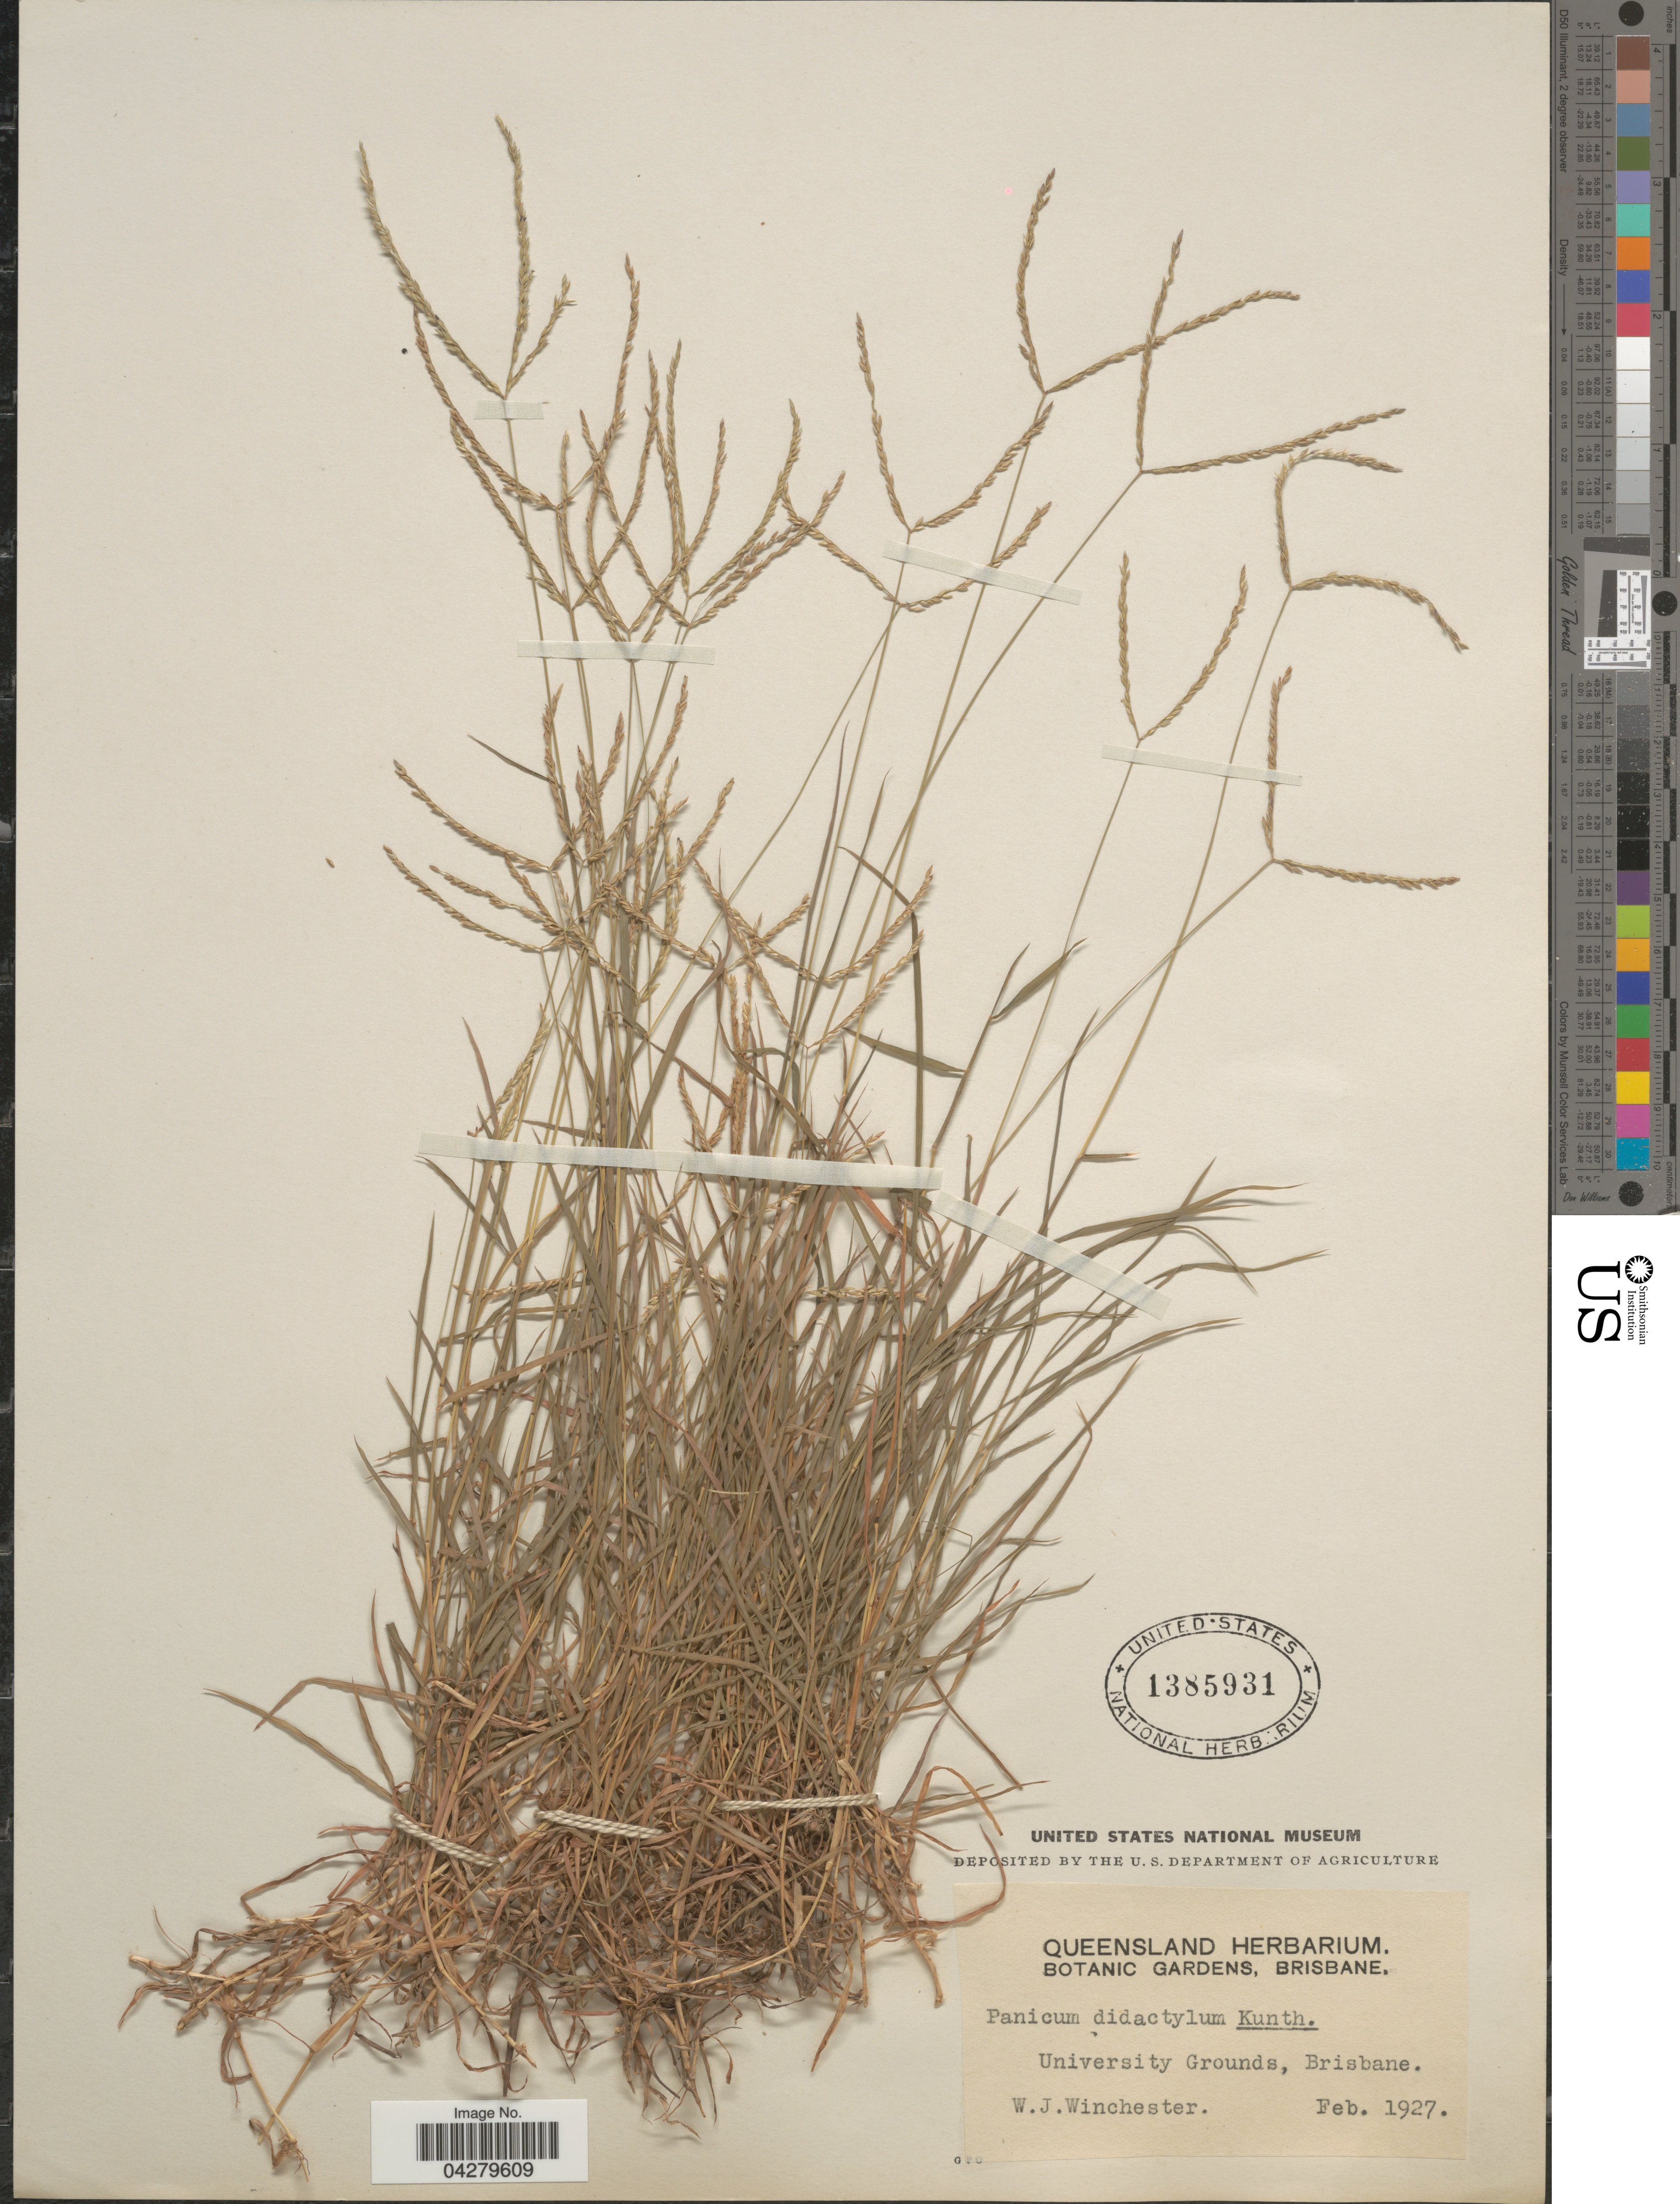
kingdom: Plantae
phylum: Tracheophyta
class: Liliopsida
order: Poales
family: Poaceae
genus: Digitaria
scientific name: Digitaria didactyla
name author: Willd.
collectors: W. Winchester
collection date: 1927-02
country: Australia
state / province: Queensland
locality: University Grounds, Brisbane.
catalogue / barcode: US 1385931